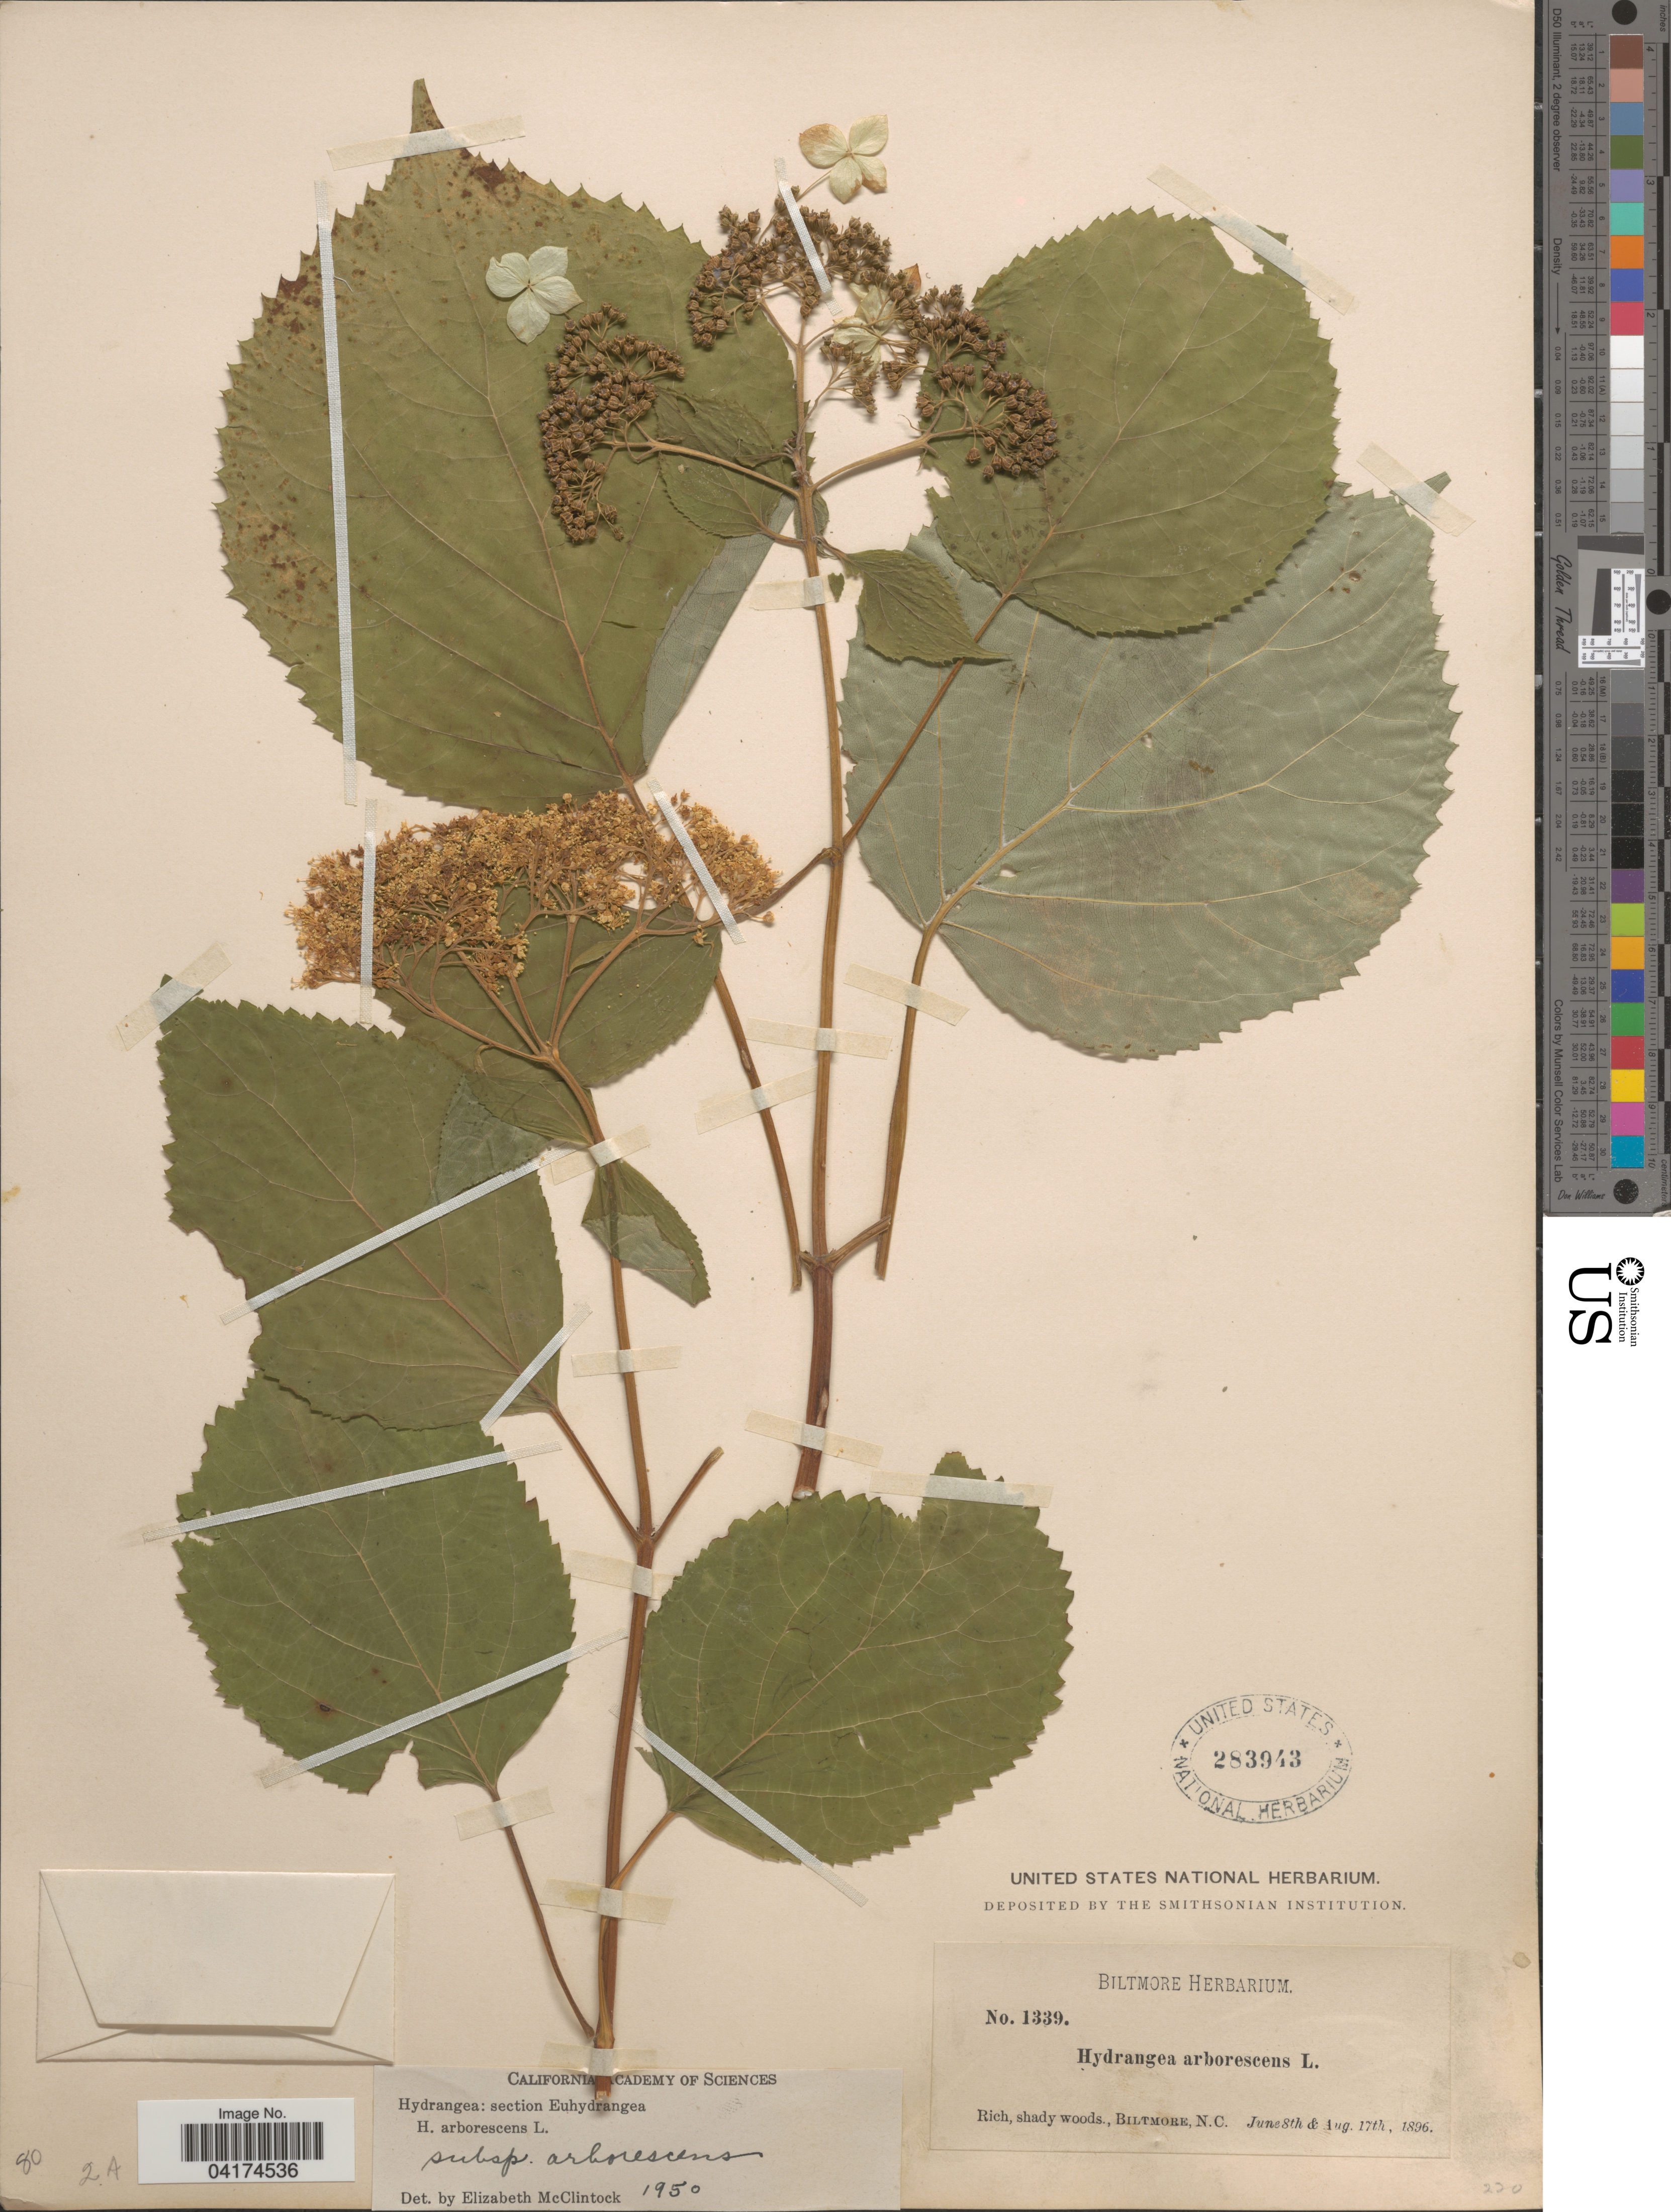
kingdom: Plantae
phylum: Tracheophyta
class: Magnoliopsida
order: Cornales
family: Hydrangeaceae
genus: Hydrangea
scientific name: Hydrangea arborescens subsp. arborescens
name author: L.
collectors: ex herb. Biltmore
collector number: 1339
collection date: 1896-06-08/1896-08-17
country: United States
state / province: North Carolina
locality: Biltmore.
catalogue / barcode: US 283943